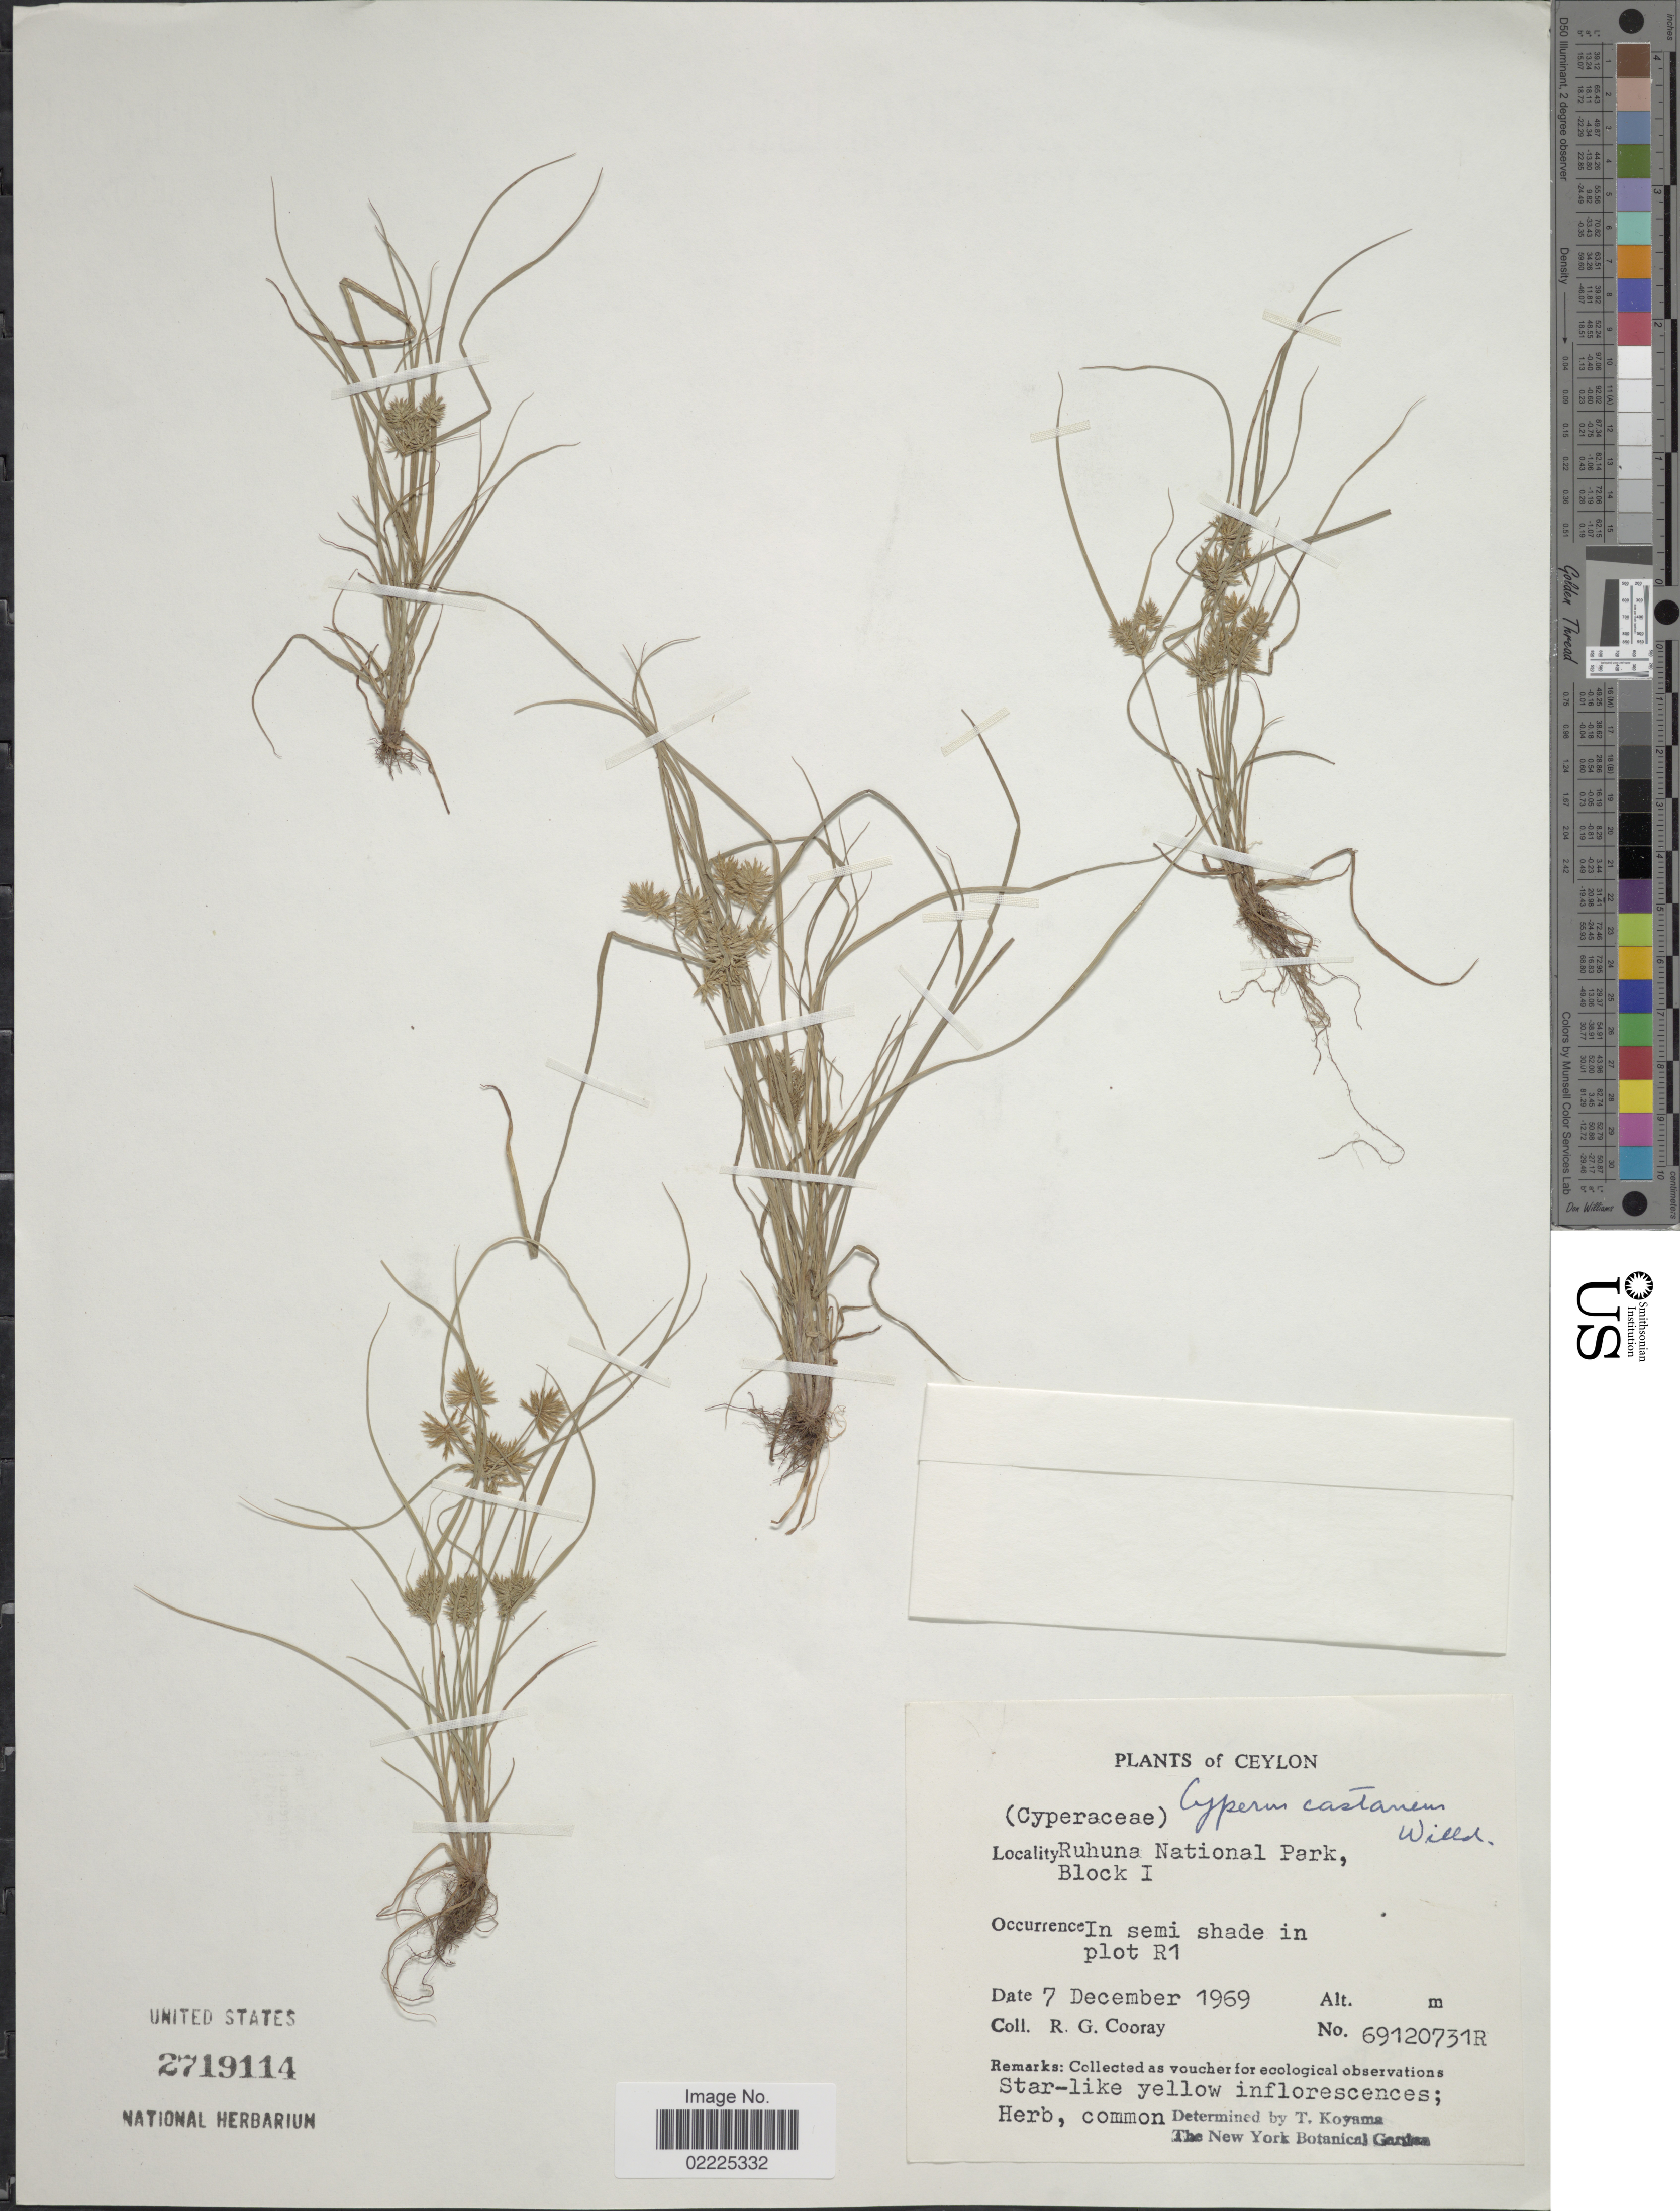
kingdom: Plantae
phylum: Tracheophyta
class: Liliopsida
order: Poales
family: Cyperaceae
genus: Cyperus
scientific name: Cyperus castaneus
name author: Willd.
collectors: R. Cooray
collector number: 69120731R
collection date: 1969-12-07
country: Sri Lanka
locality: Ceylon, Ruhuna National Park, Block I, In semi shade in plot R1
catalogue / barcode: US 2719114